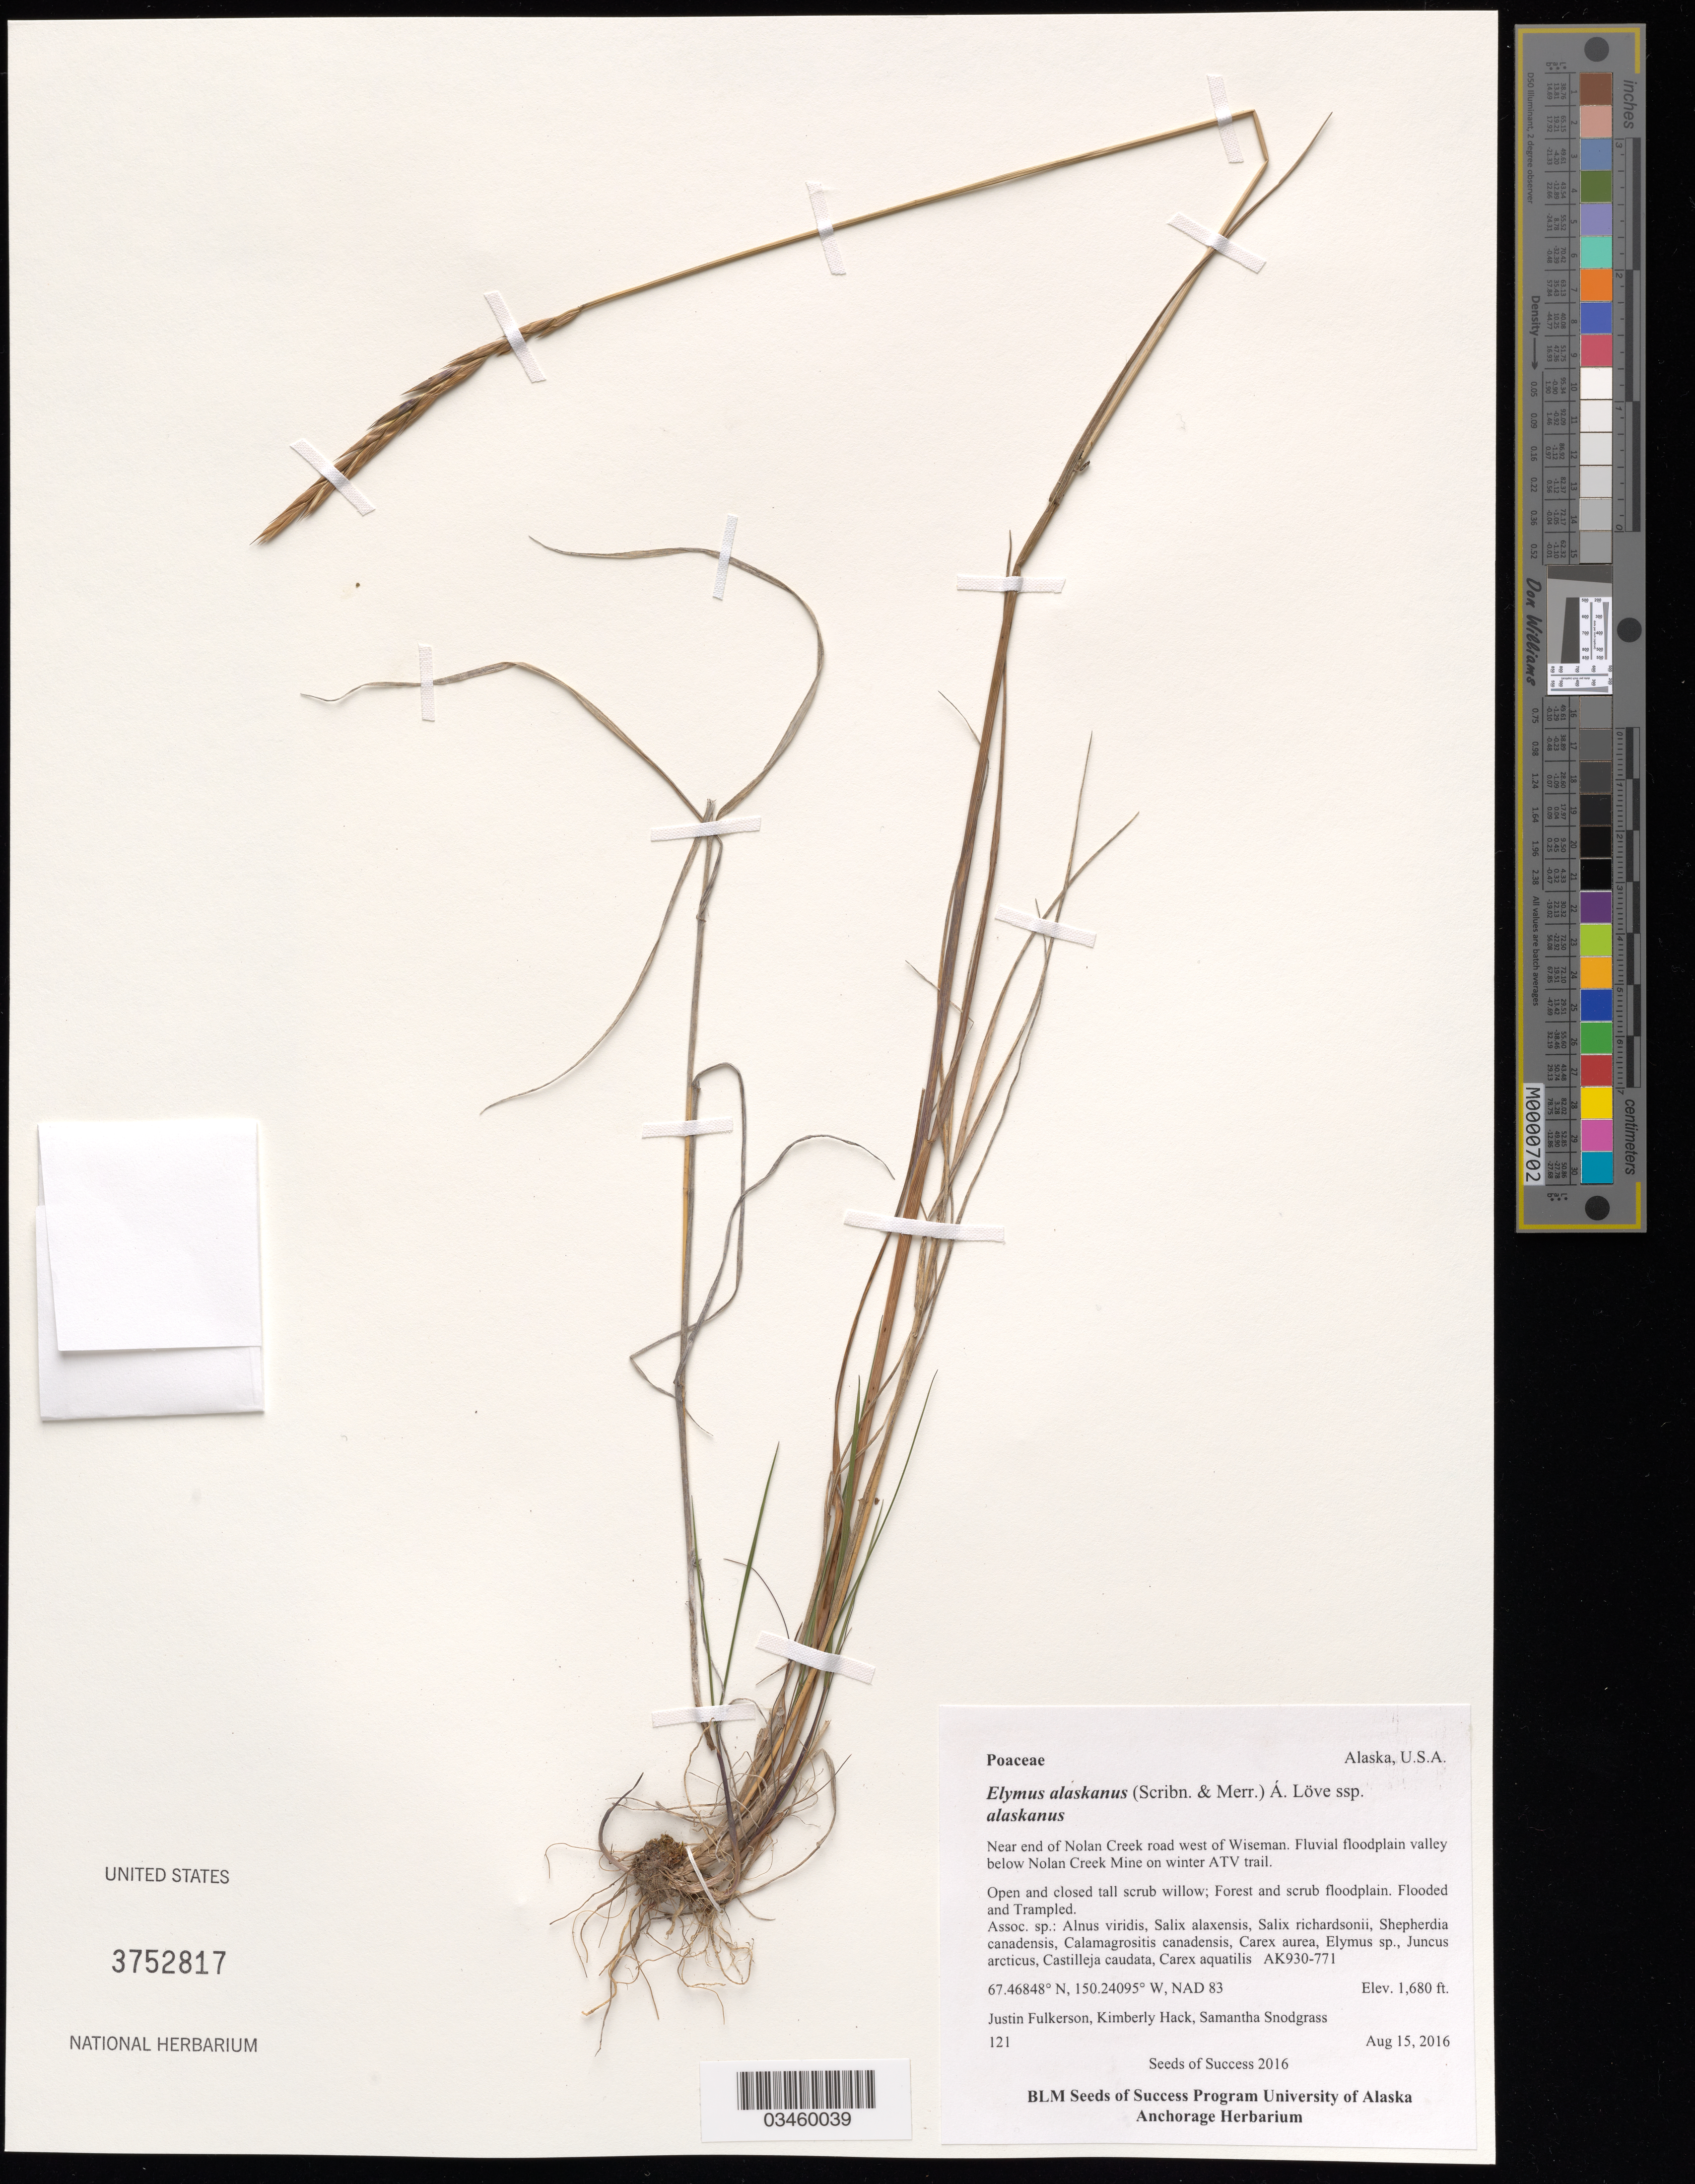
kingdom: Plantae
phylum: Tracheophyta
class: Liliopsida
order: Poales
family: Poaceae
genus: Elymus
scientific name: Elymus alaskanus subsp. alaskanus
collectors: J. Fulkerson, K. Hack & S. Snodgrass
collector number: AK930-771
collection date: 2016-08-15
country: United States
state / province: Alaska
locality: Near end of Nolan Creek road west of Wiseman. Fluvial floodplain valley below Nolan Creek Mine on winter ATV trail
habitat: Open and closed tall scrub willow. Forest and shrub floodplain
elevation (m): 512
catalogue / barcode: US 3752817